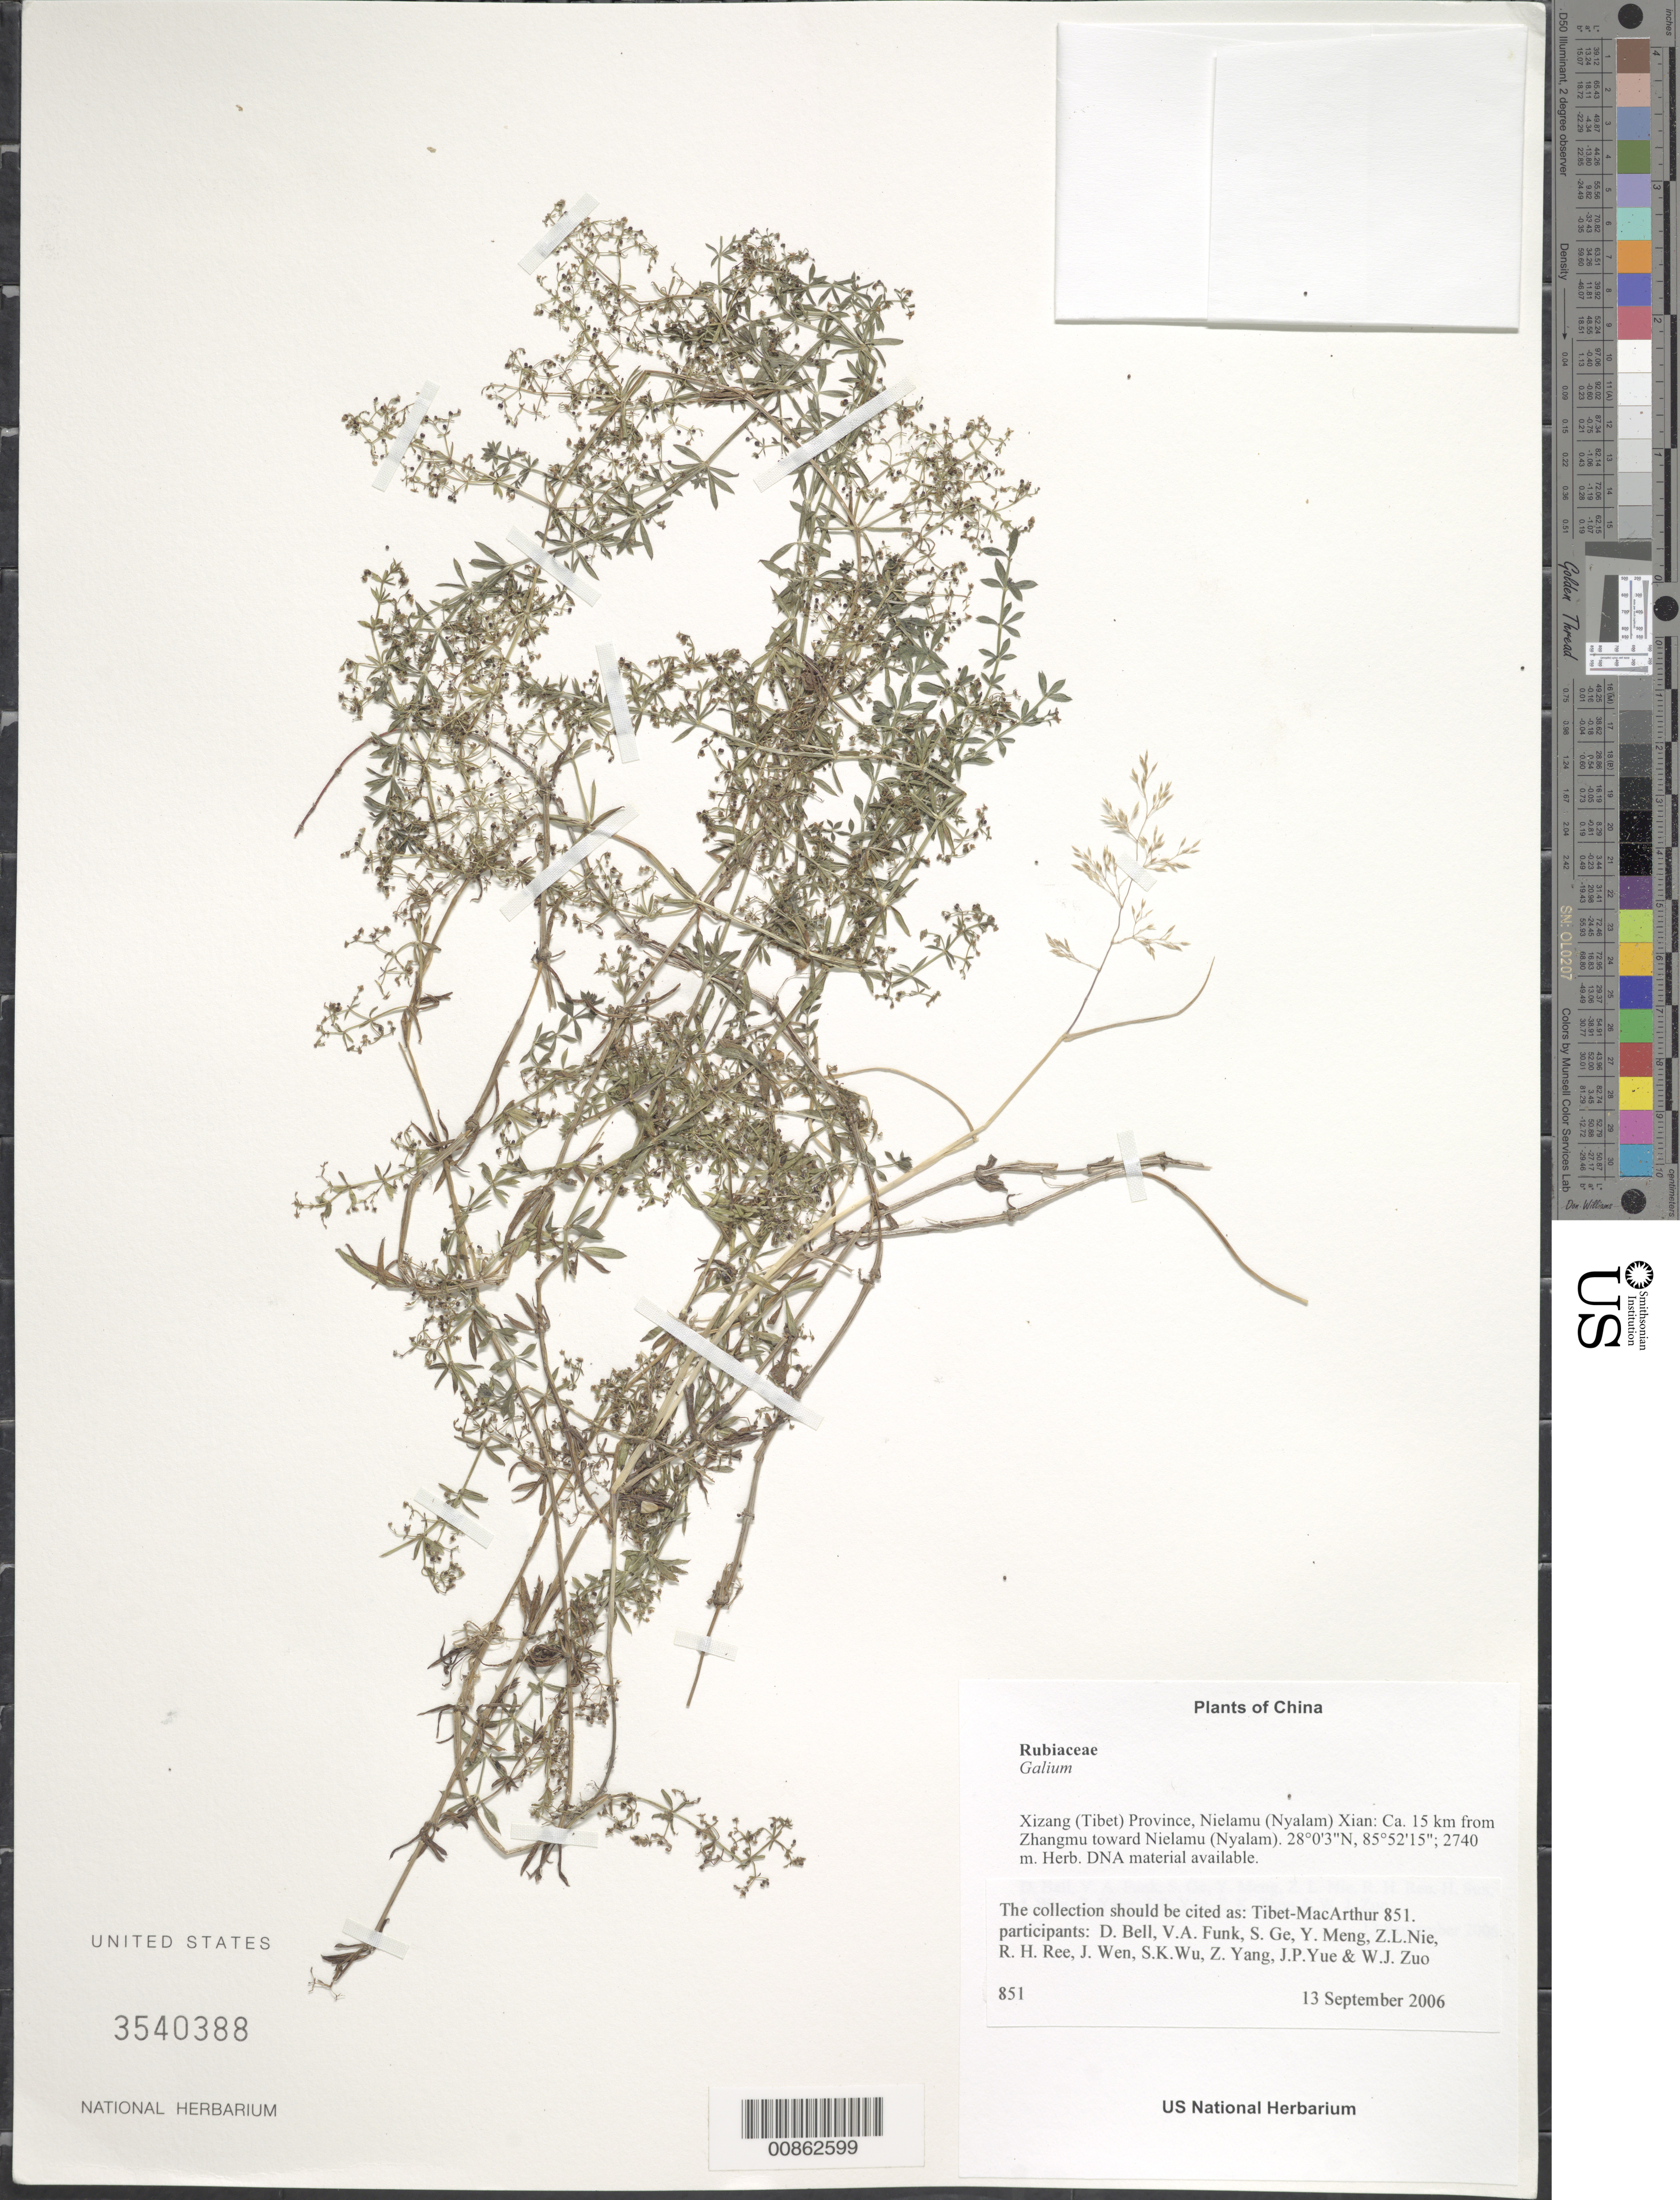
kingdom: Plantae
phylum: Tracheophyta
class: Magnoliopsida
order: Gentianales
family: Rubiaceae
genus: Galium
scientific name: Galium sp.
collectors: Tibet-MacArthur, D. A. Bell, V. Funk, S. Ge, Y. Meng, Z. Nie, R. Ree, H. Sun, J. Wen, Z. Yang, J. Yue, Z. Zhou & W. Zuo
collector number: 851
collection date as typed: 13 Sep 2006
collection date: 2006-09-13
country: China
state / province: Xizang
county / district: Nielamu (Nyalam) Xian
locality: Ca. 15 km from Zhangmu toward Nielamu (Nyalam).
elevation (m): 2740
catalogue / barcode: US 3540388